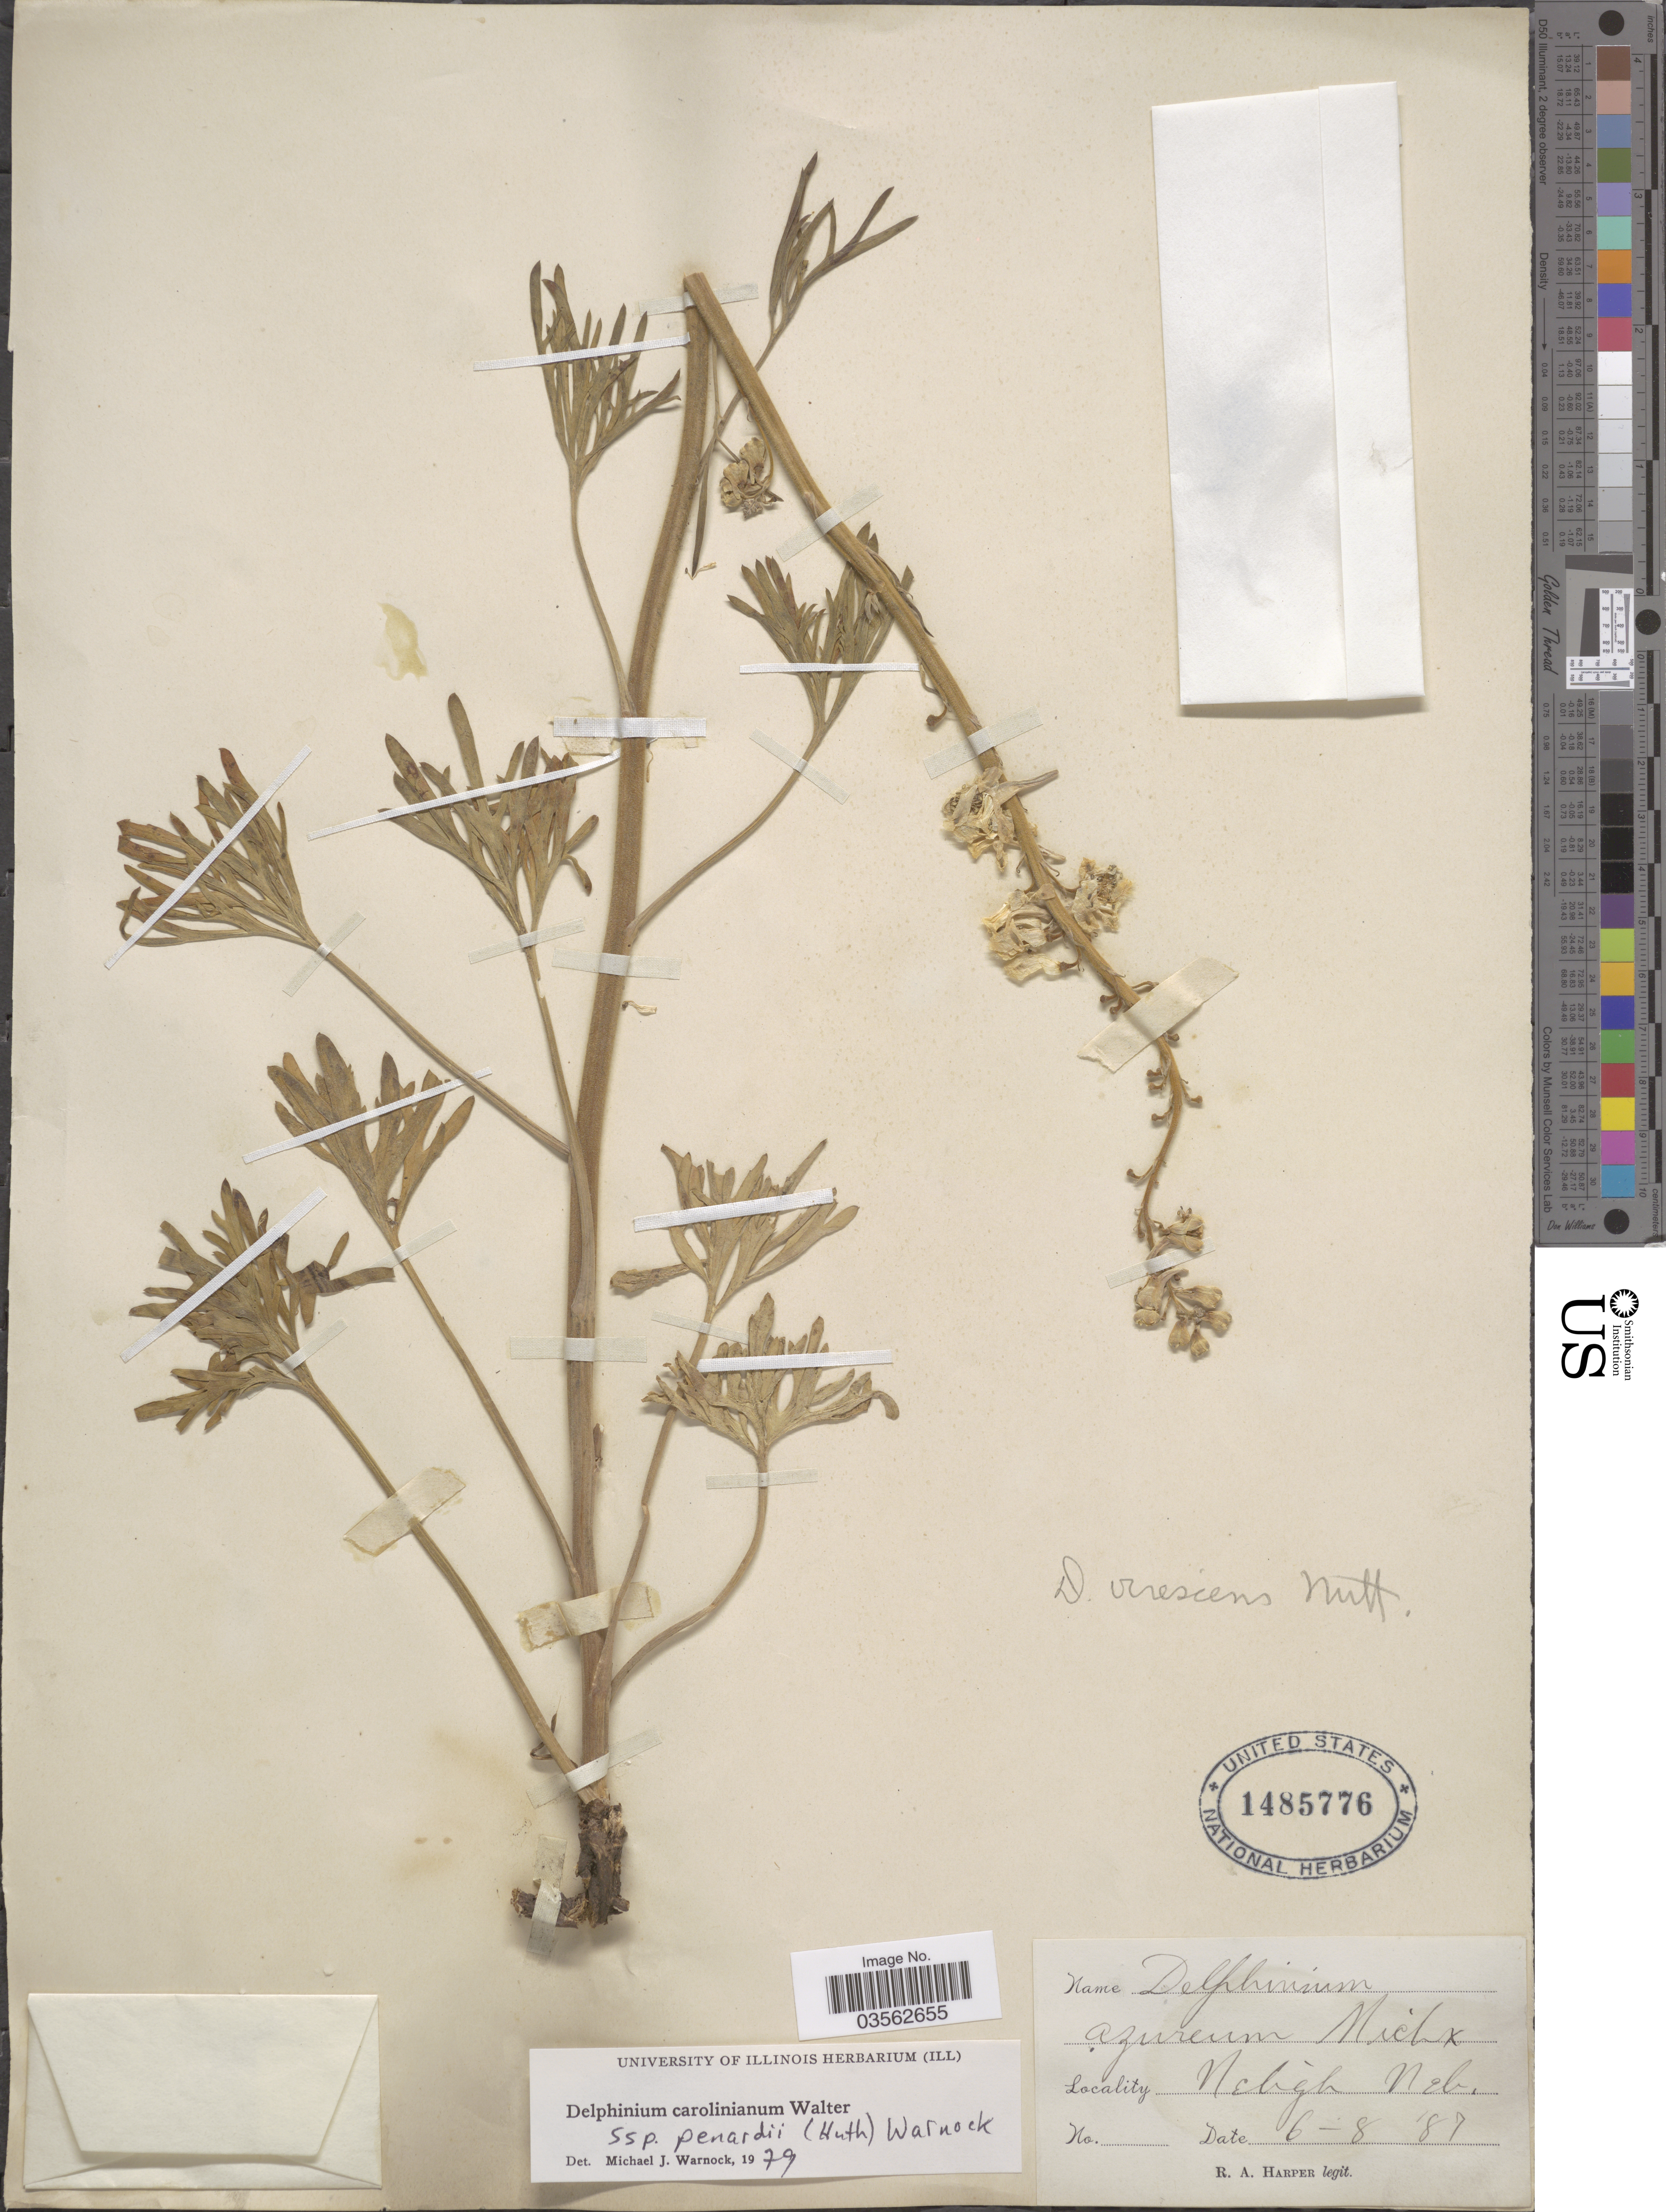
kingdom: Plantae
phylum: Tracheophyta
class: Magnoliopsida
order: Ranunculales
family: Ranunculaceae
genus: Delphinium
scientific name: Delphinium carolinianum subsp. penardii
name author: (Huth) M.J. Warnock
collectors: R. A. Harper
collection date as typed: Transcribed d/m/y: 8/6/87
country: United States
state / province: Nebraska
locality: Neligh.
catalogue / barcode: US 1485776